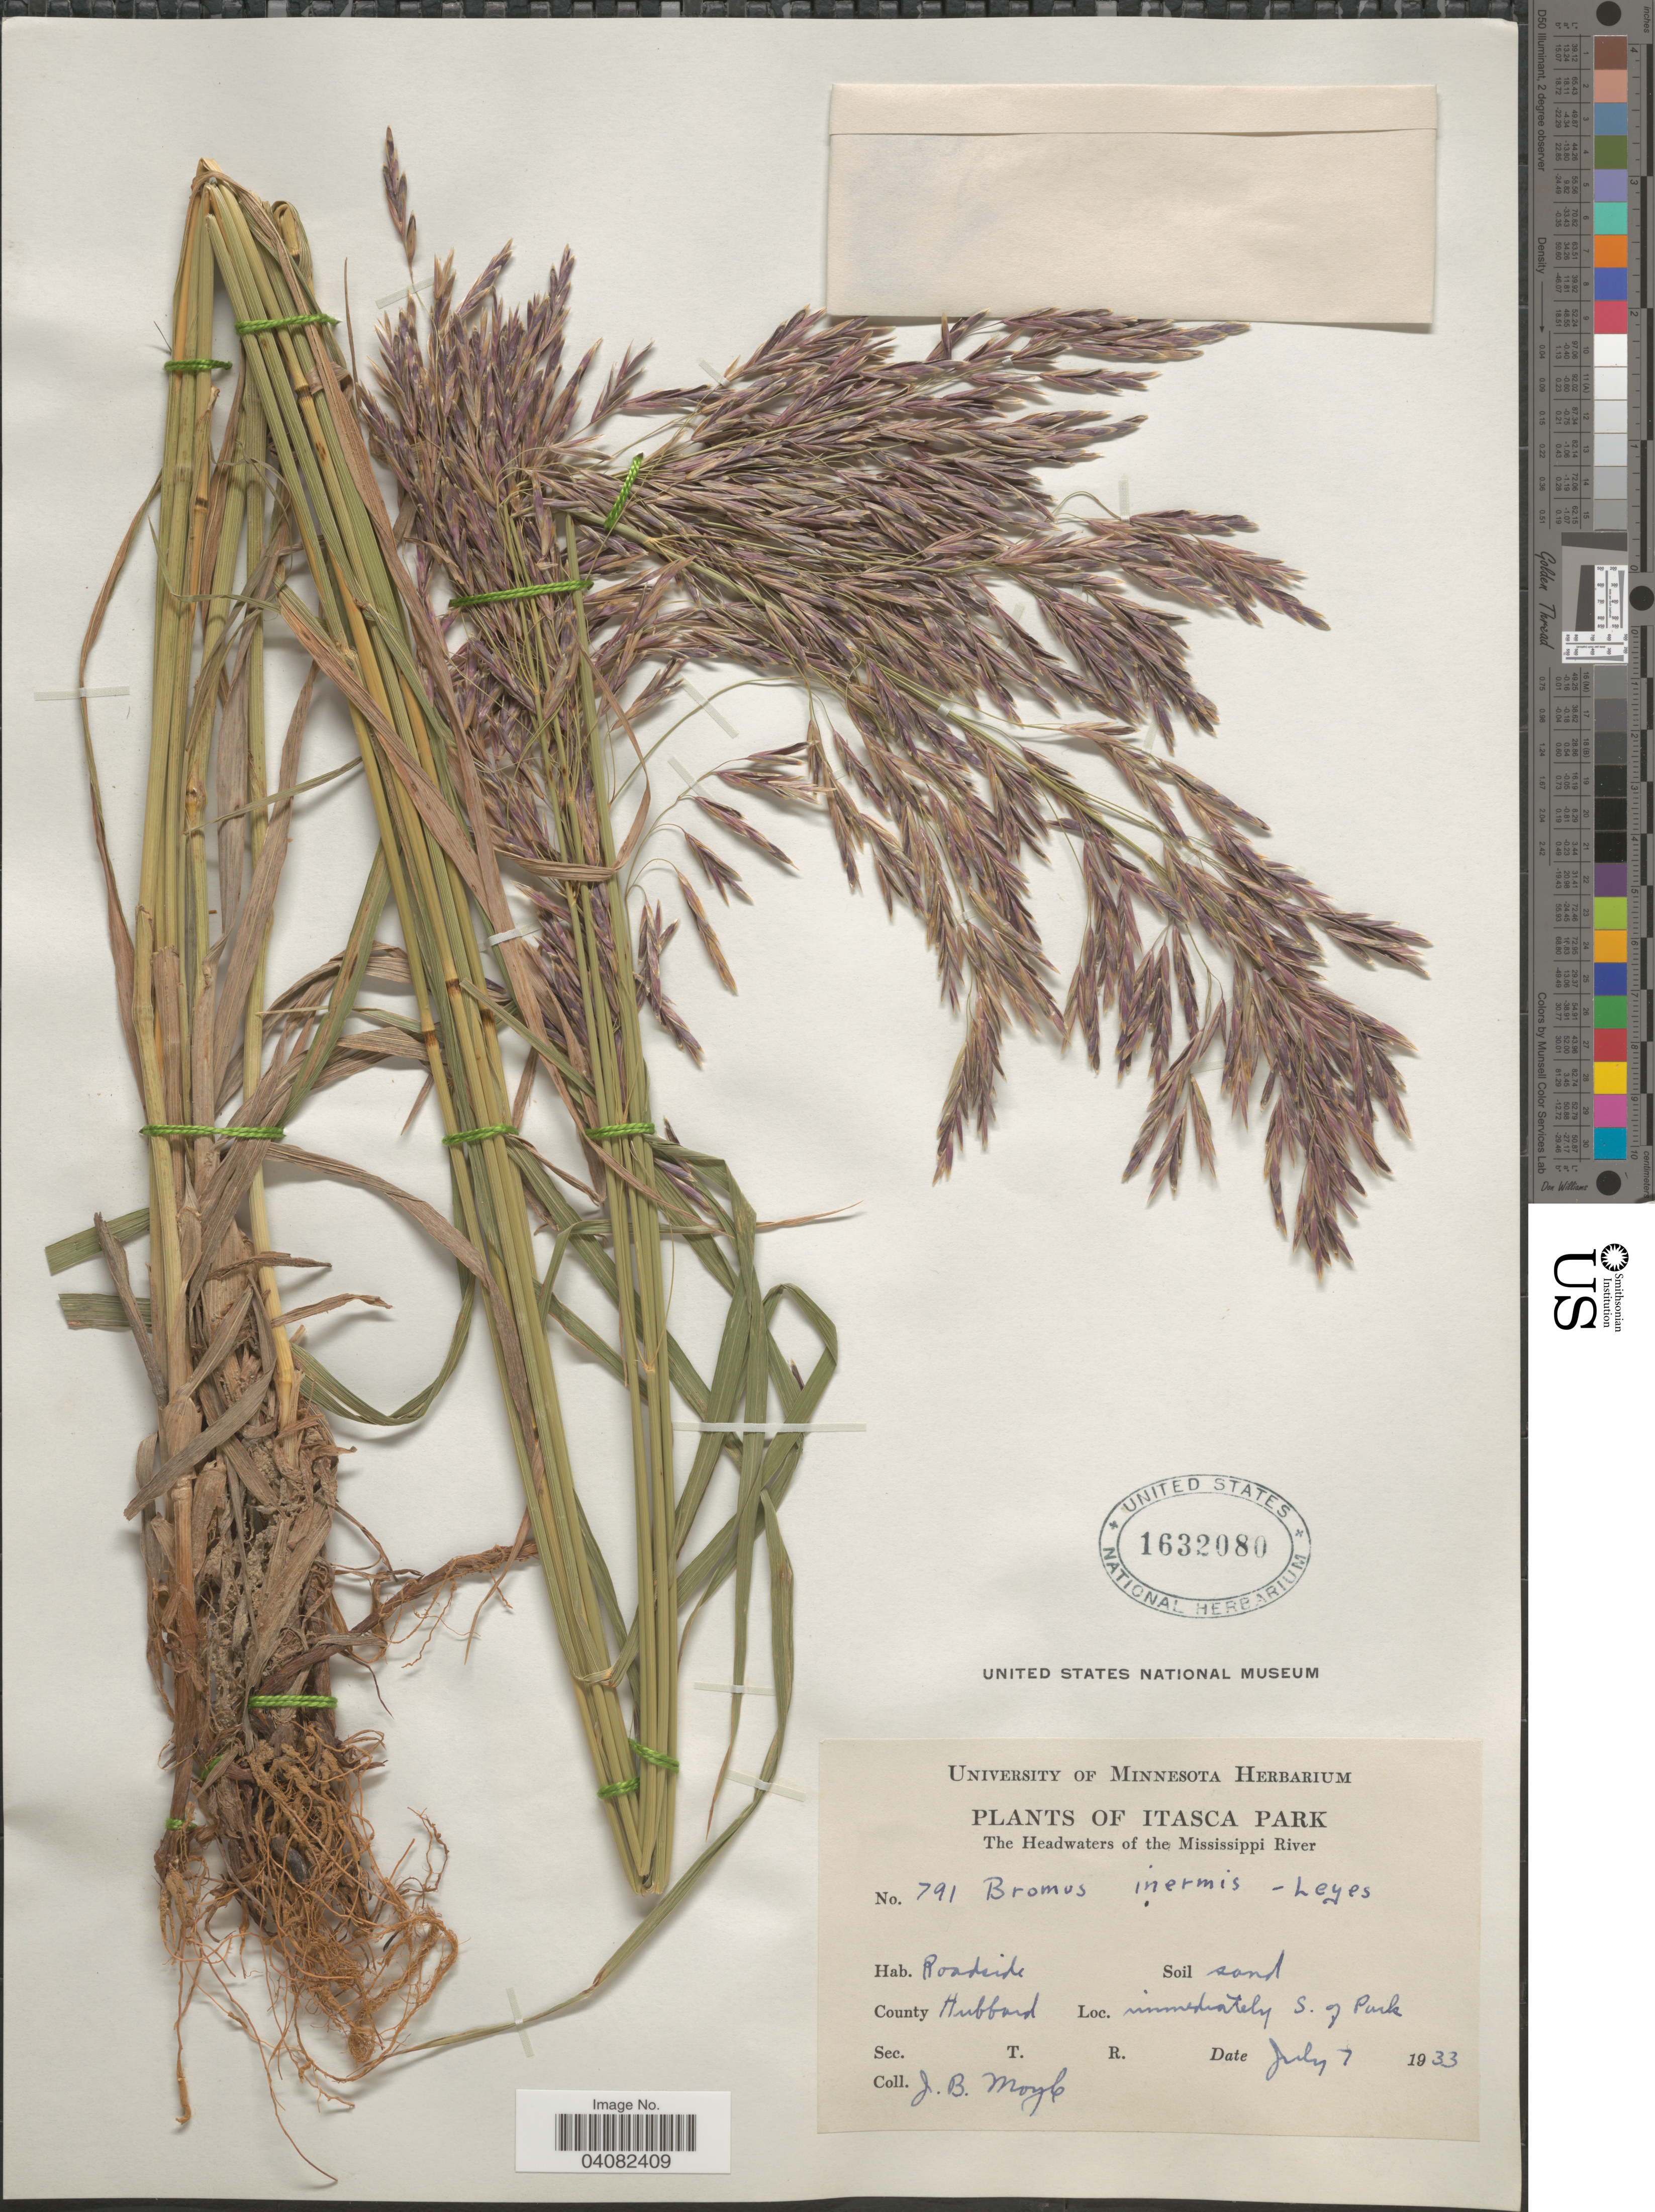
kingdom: Plantae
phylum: Tracheophyta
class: Liliopsida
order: Poales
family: Poaceae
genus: Bromus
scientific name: Bromus inermis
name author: Leyss.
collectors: J. Moyle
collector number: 791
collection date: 1933-07-07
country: United States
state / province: Minnesota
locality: Itasca Park. The Headwaters of the Mississippi River. County Hubbard. Immediately S. of Park.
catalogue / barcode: US 1632080